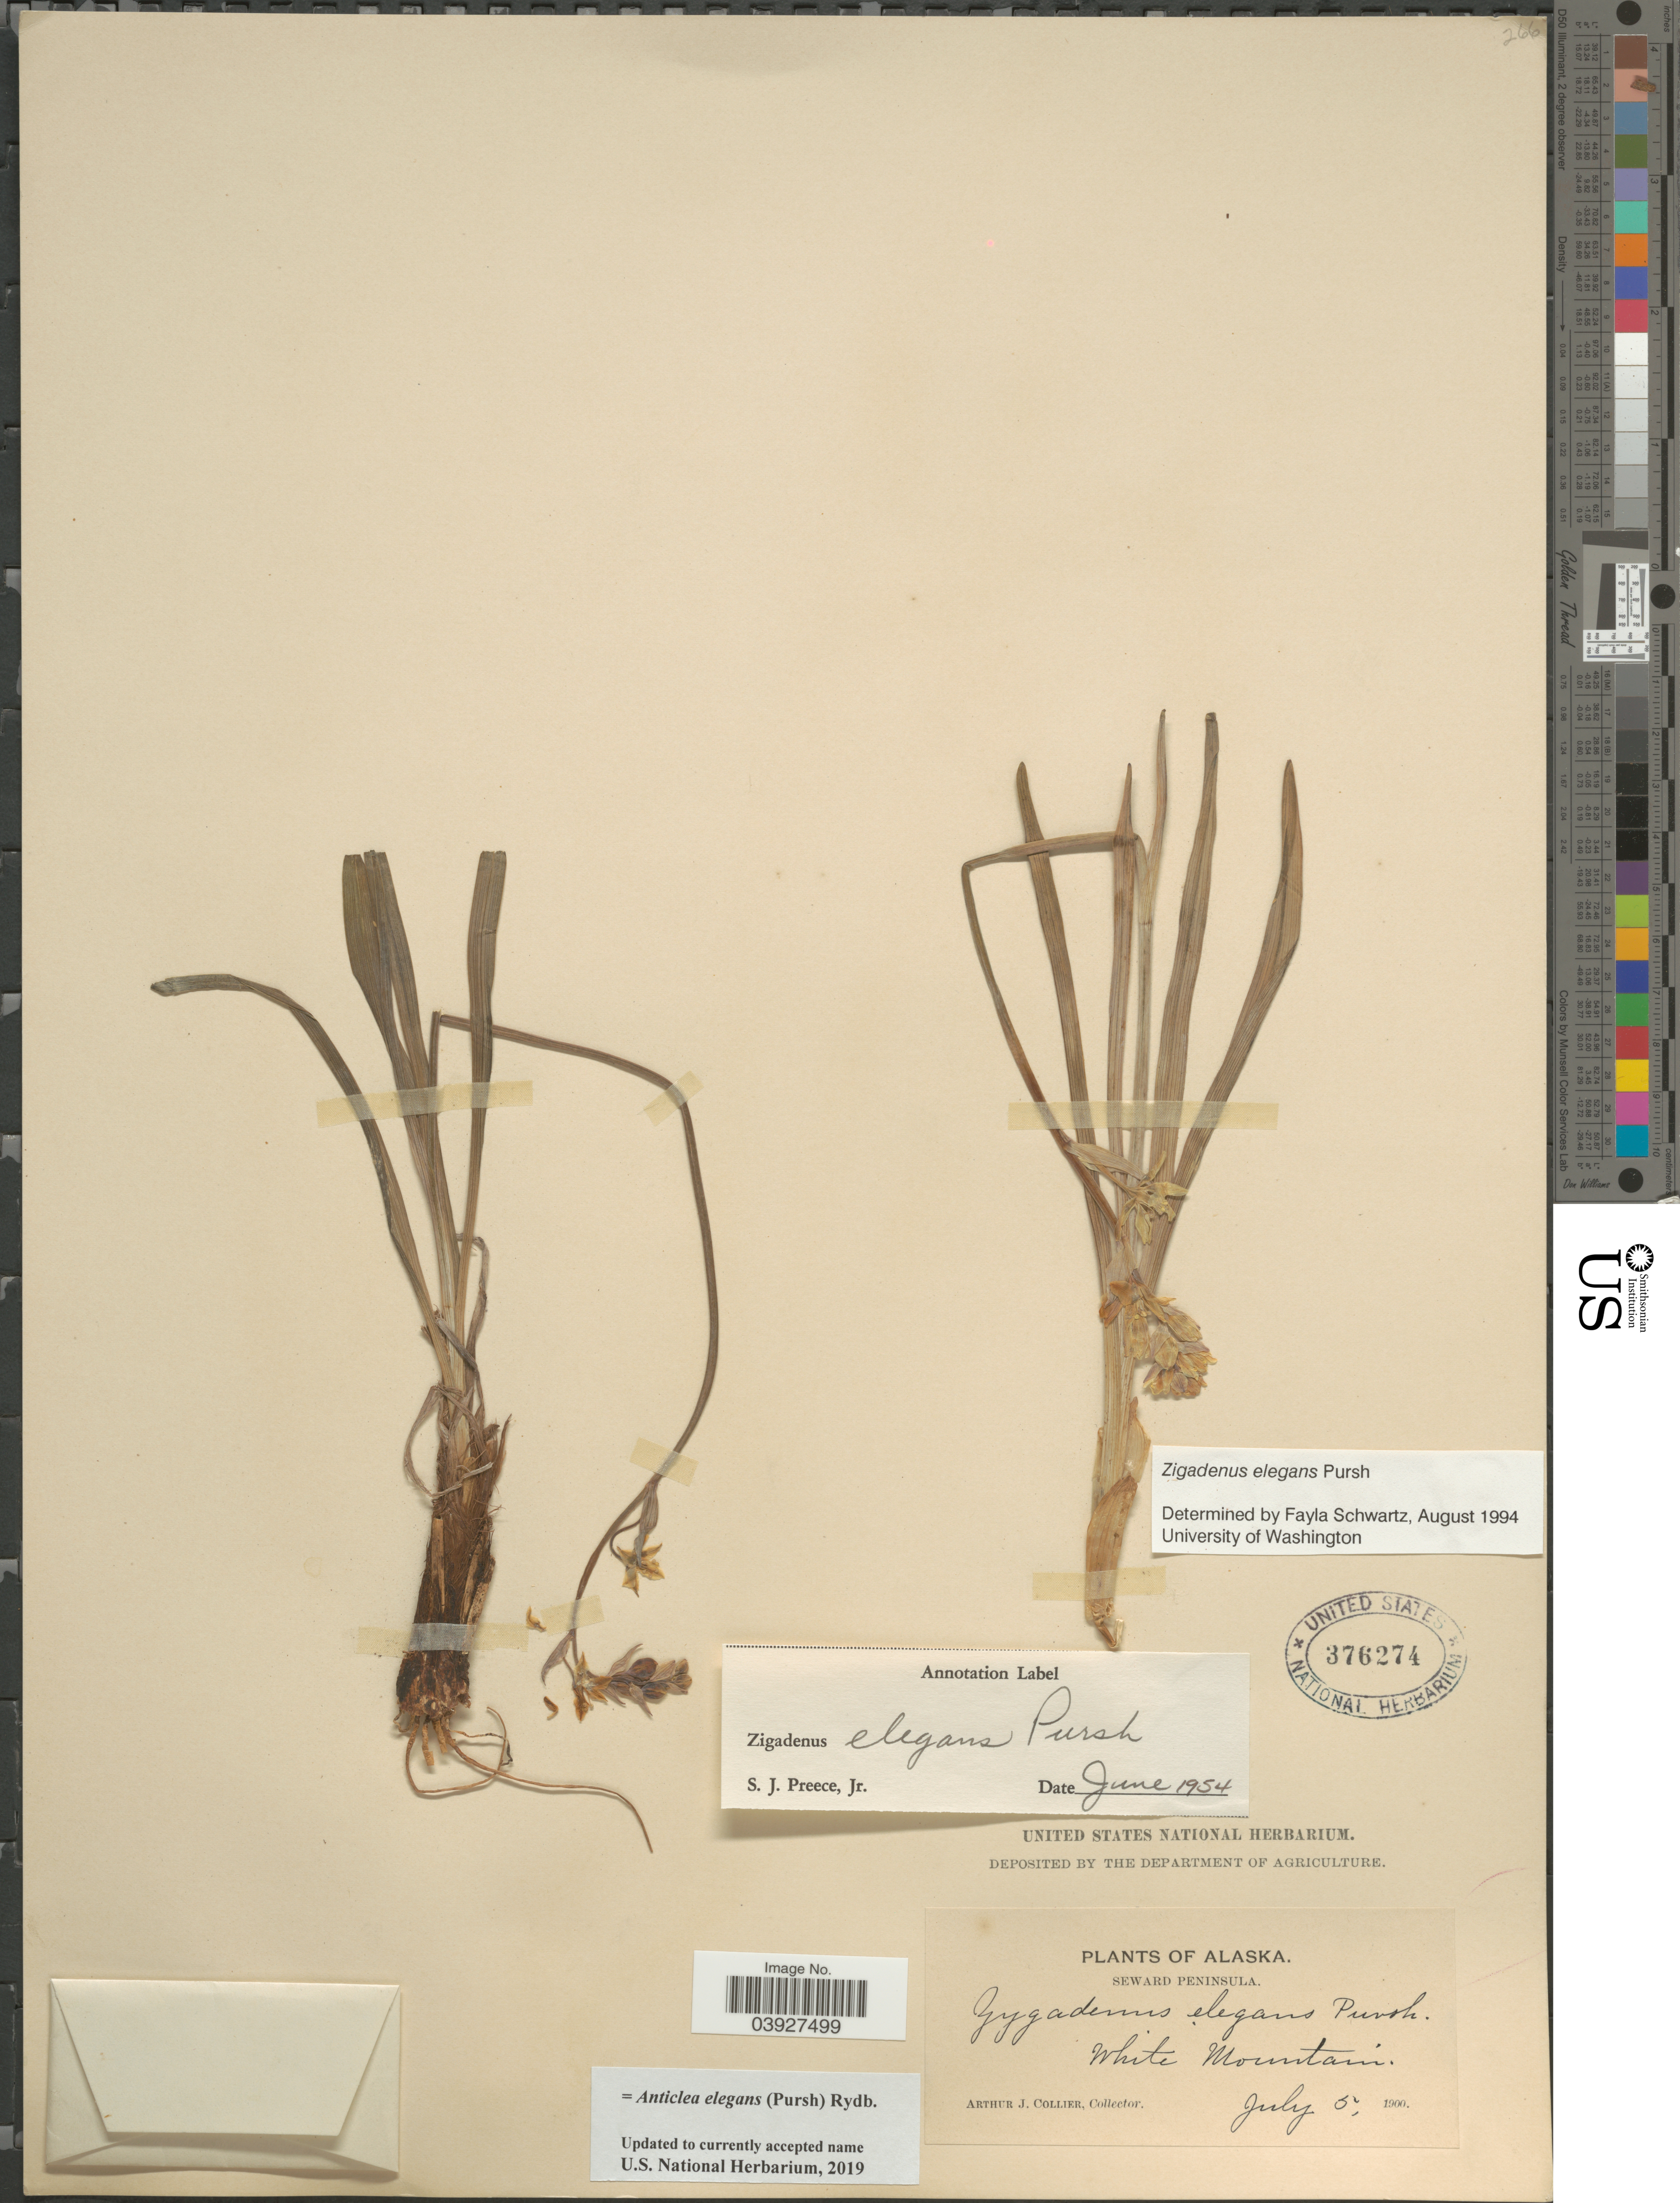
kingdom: Plantae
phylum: Tracheophyta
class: Liliopsida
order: Liliales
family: Melanthiaceae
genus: Anticlea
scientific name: Anticlea elegans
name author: (Pursh) Rydb.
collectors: A. Collier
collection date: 1900-07-05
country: United States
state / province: Alaska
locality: Seward Peninsula. White Mountain.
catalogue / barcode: US 376274